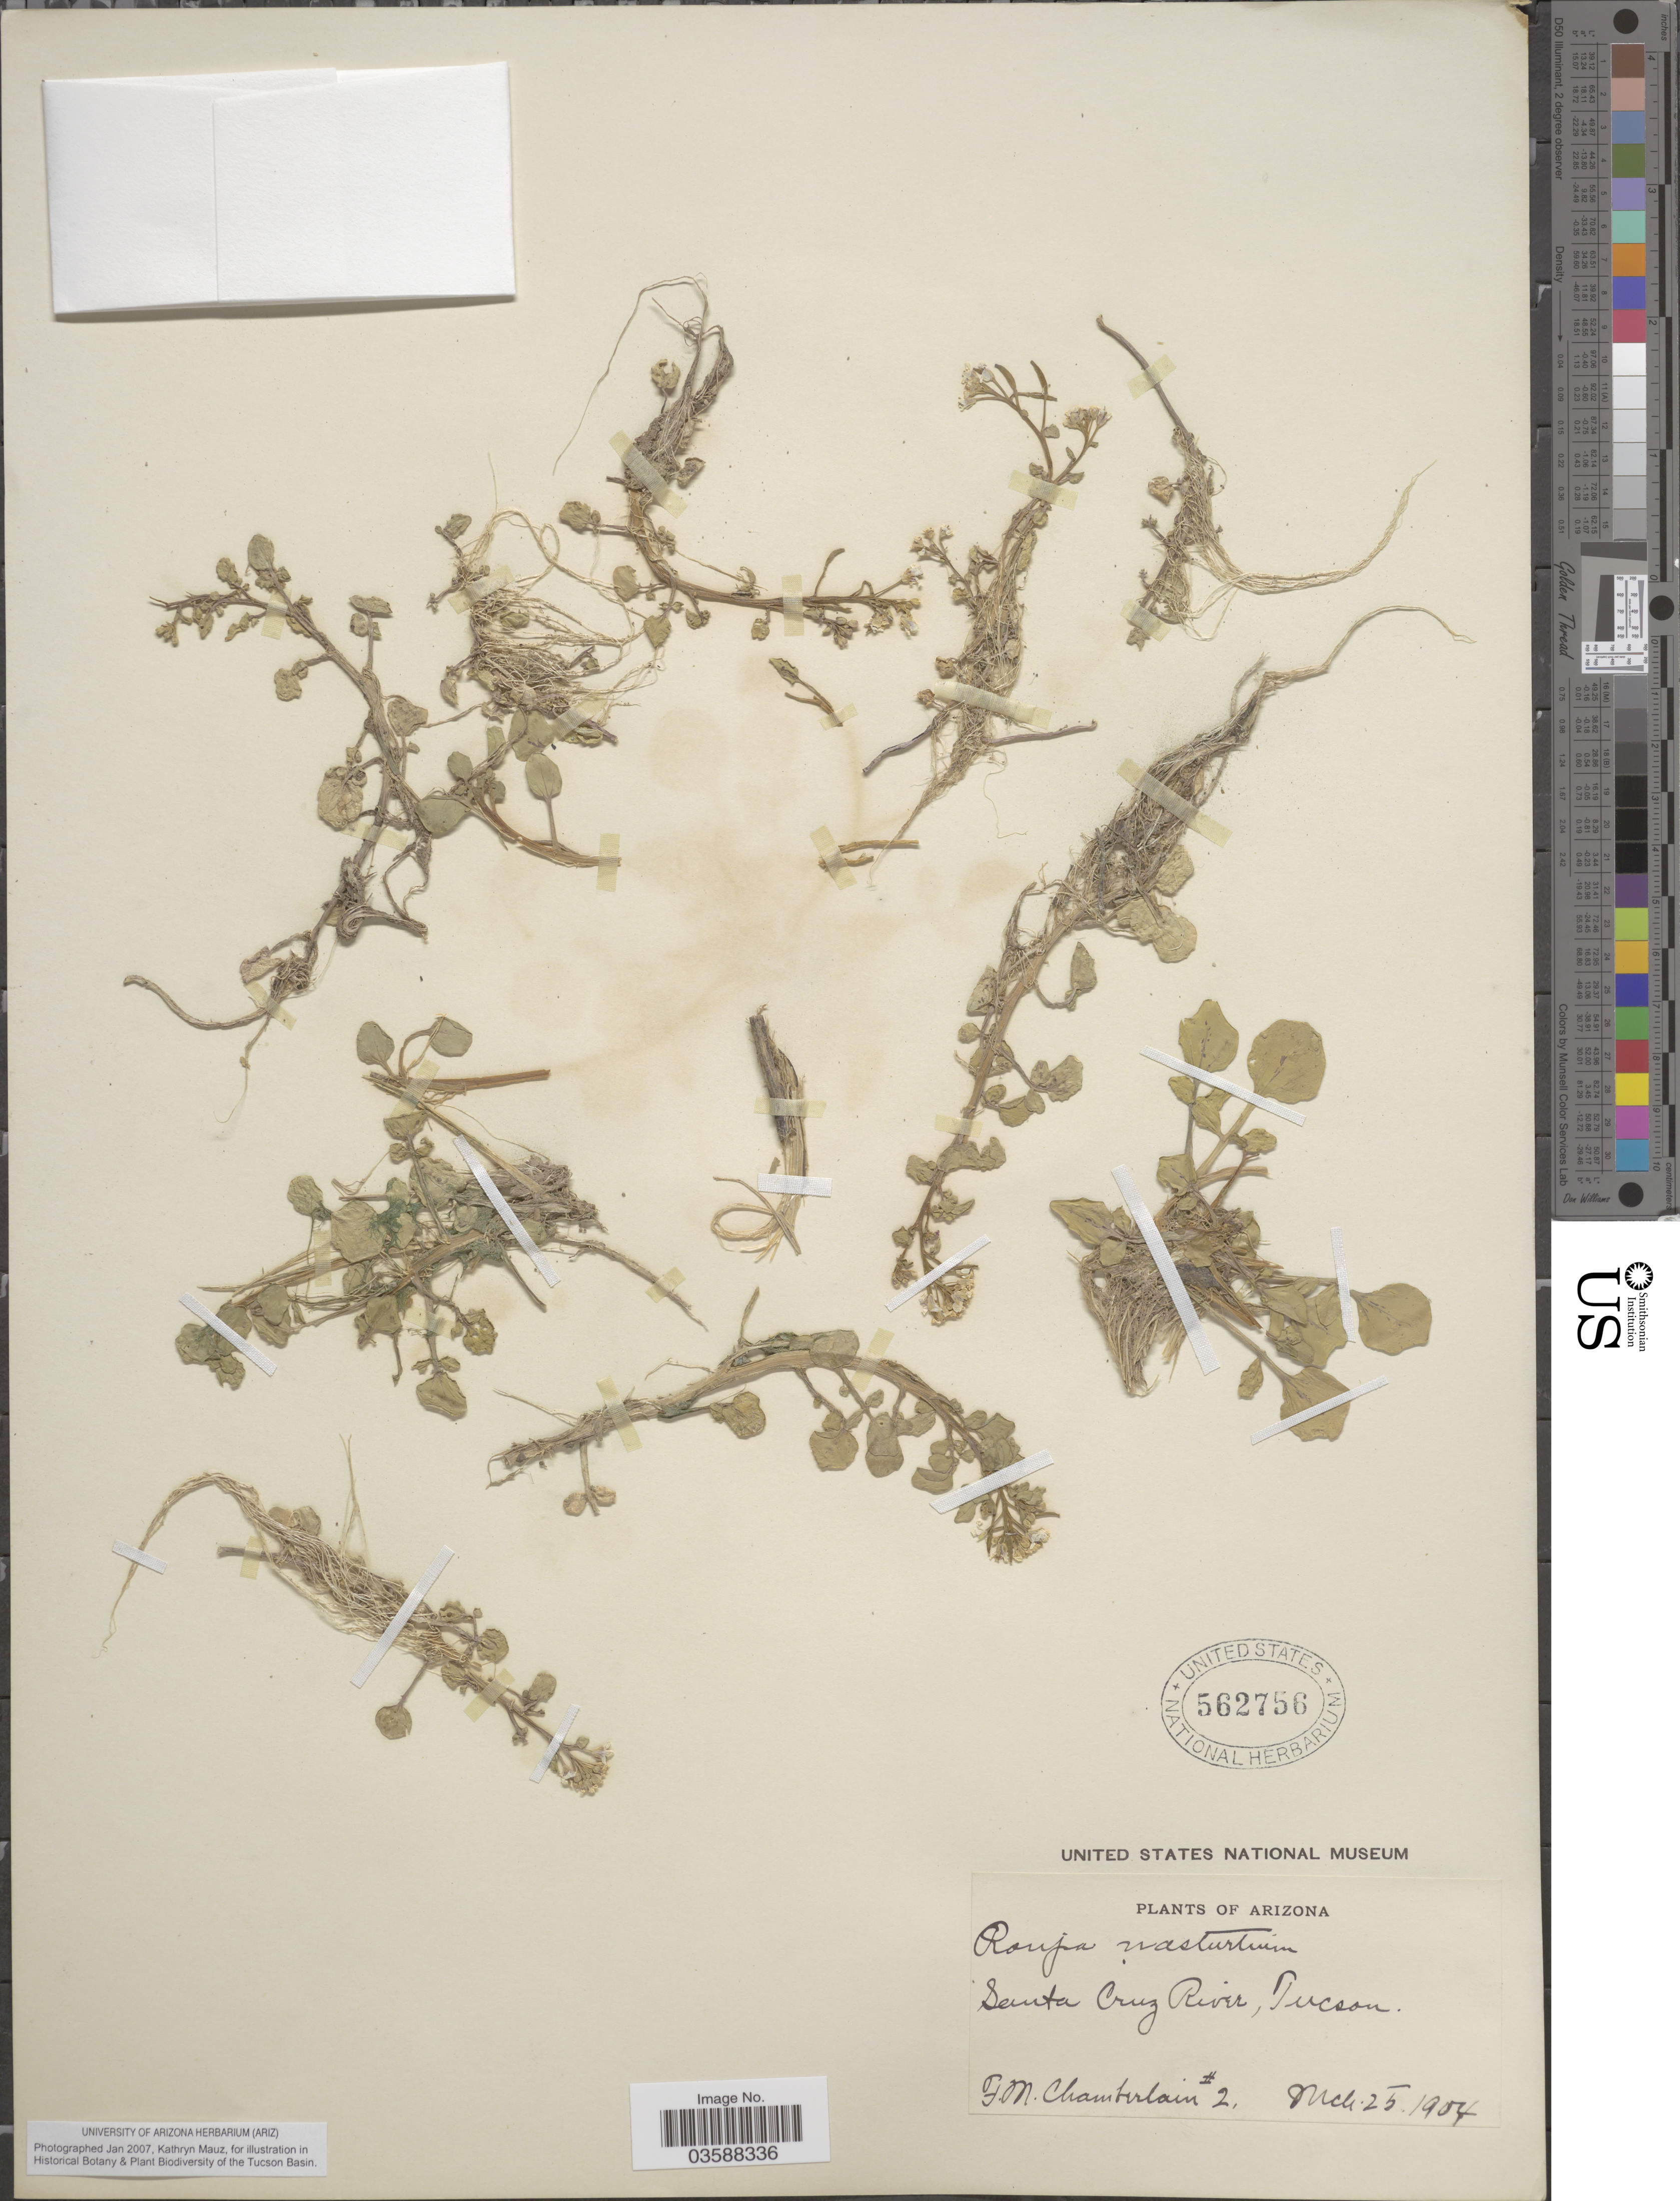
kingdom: Plantae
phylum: Tracheophyta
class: Magnoliopsida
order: Brassicales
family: Brassicaceae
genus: Nasturtium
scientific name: Nasturtium officinale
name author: R. Br.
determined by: Strong, M. T., (US), Smithsonian Institution - National Museum of Natural History (UNITED STATES)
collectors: F. Chamberlain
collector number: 2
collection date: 1904-03-25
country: United States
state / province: Arizona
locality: Santa Cruz River, Tucson.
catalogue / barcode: US 562756